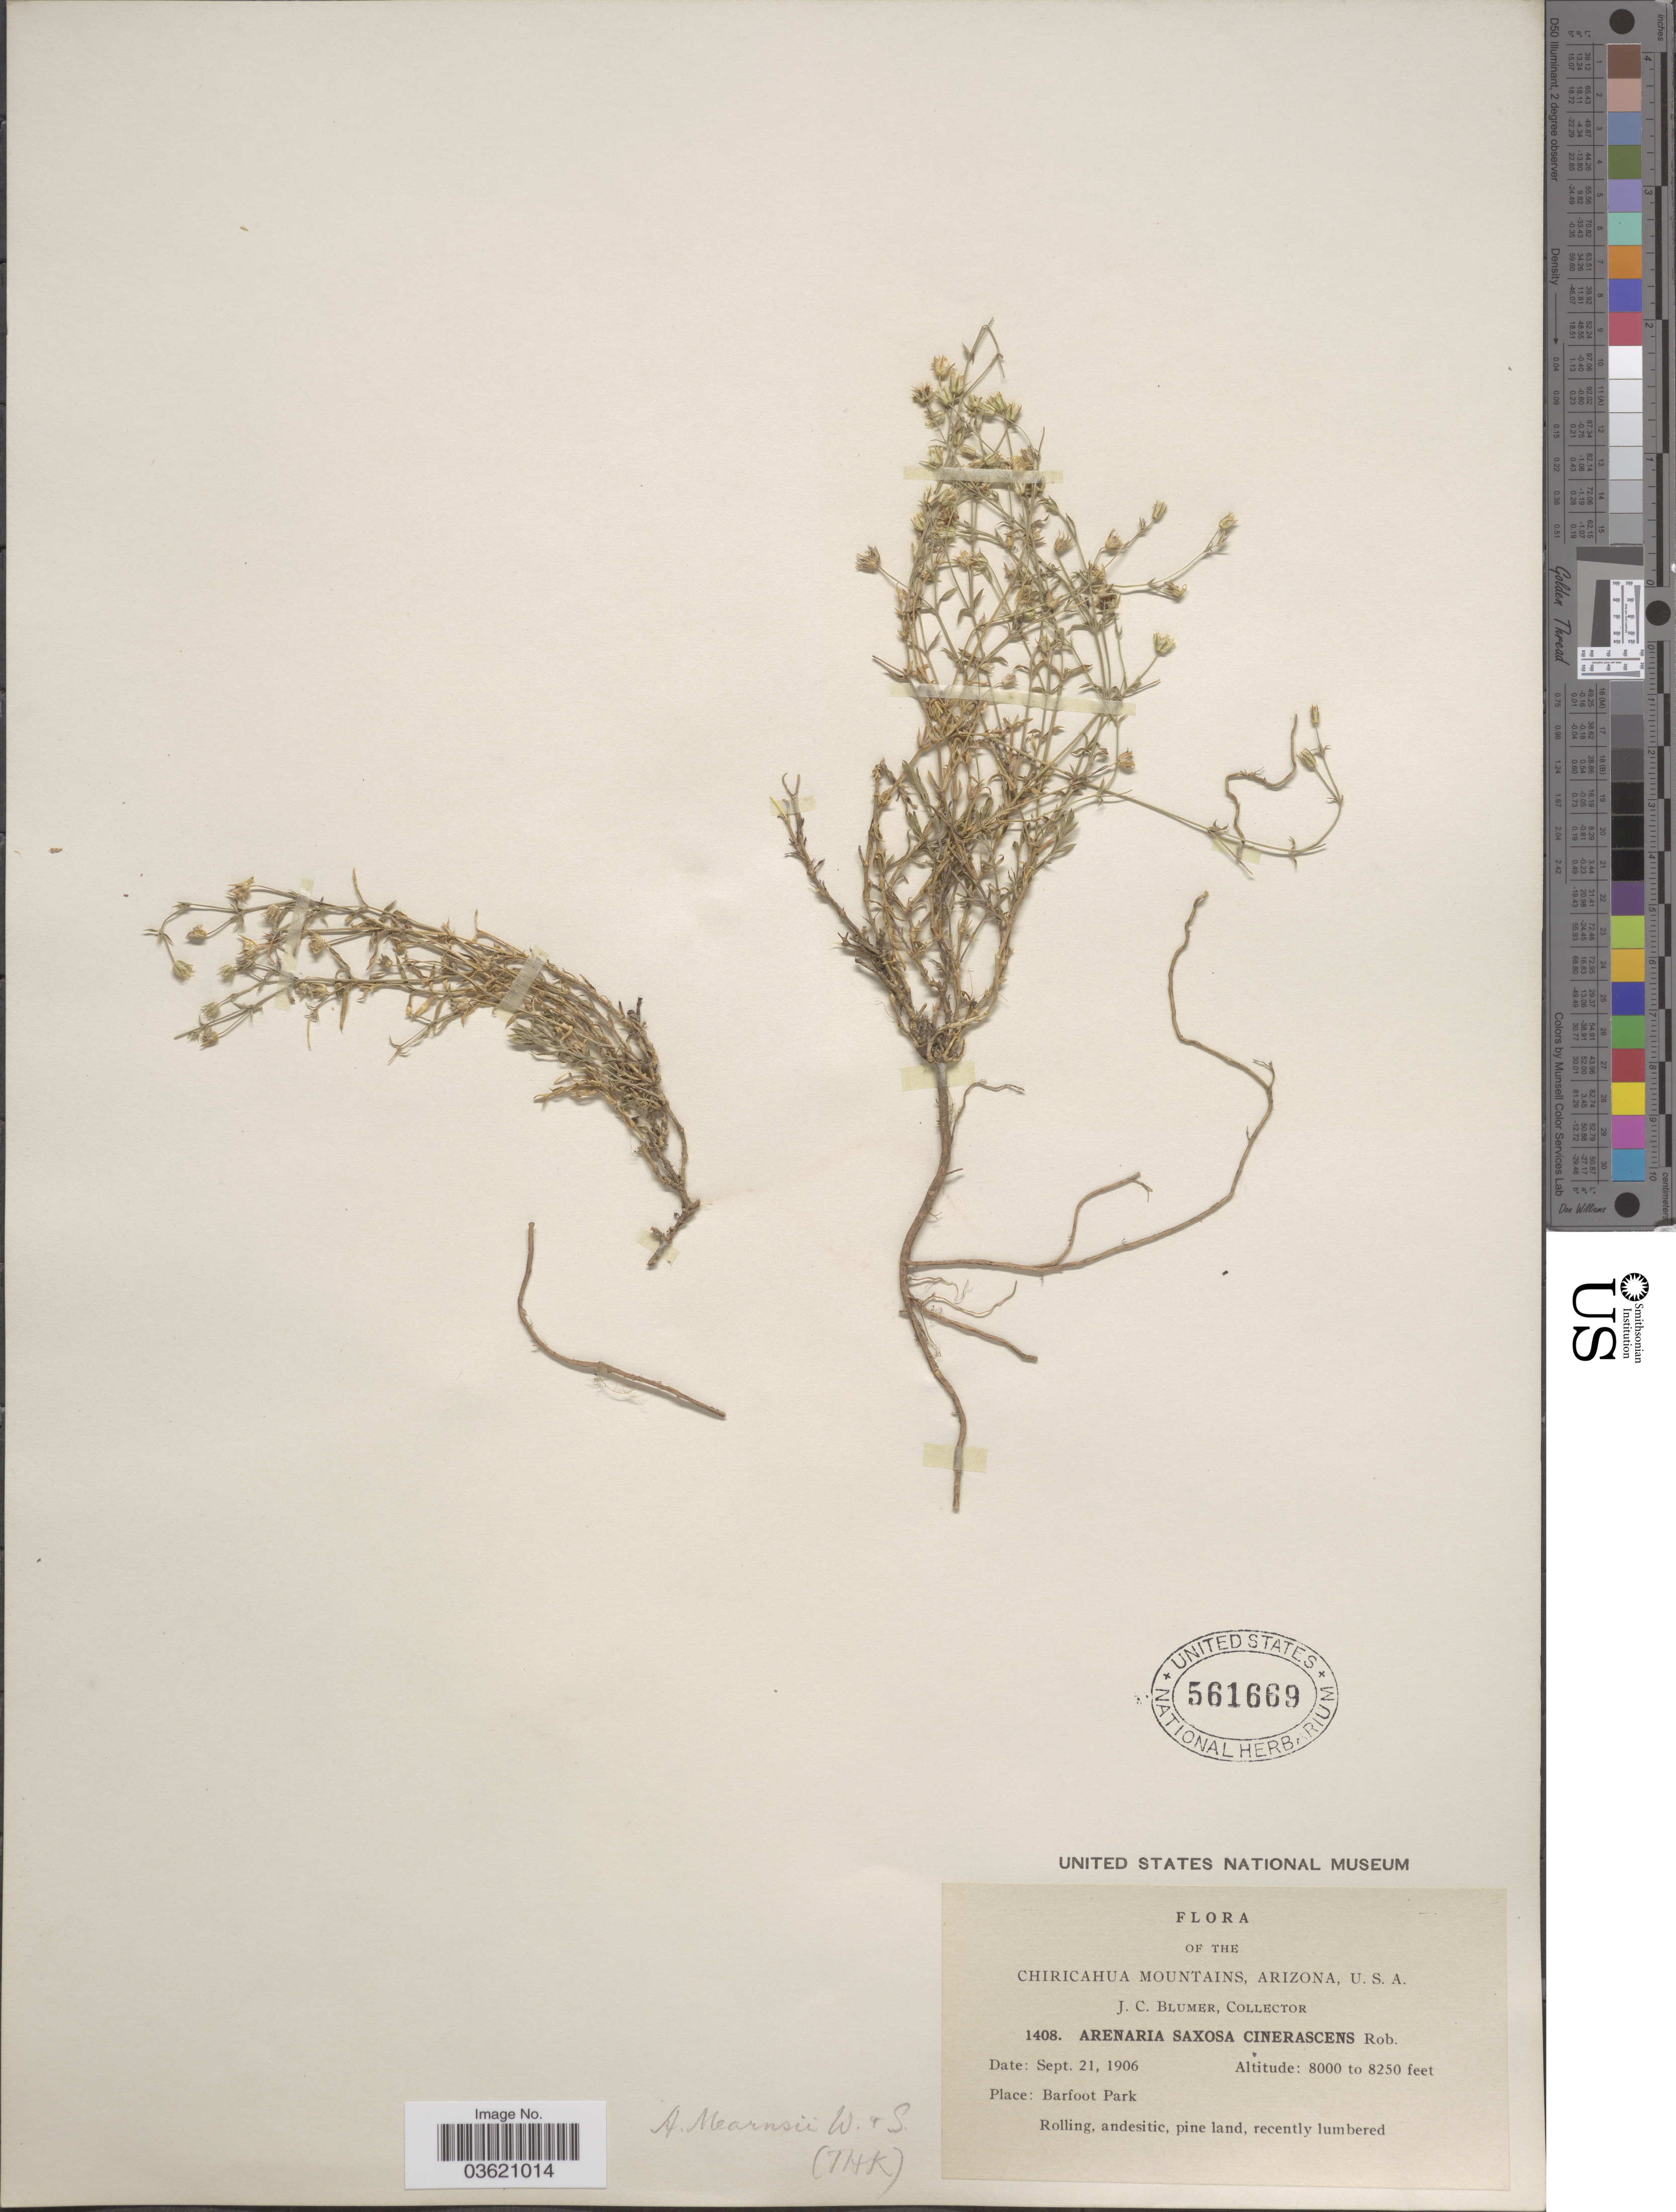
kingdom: Plantae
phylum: Tracheophyta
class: Magnoliopsida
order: Caryophyllales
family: Caryophyllaceae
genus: Arenaria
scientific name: Arenaria mearnsii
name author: Wooton & Standl.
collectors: J. C. Blumer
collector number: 1408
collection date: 1906-09-21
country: United States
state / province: Arizona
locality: The Chiricahua Mountains. Barfoot Park.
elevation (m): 2438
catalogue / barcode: US 561669